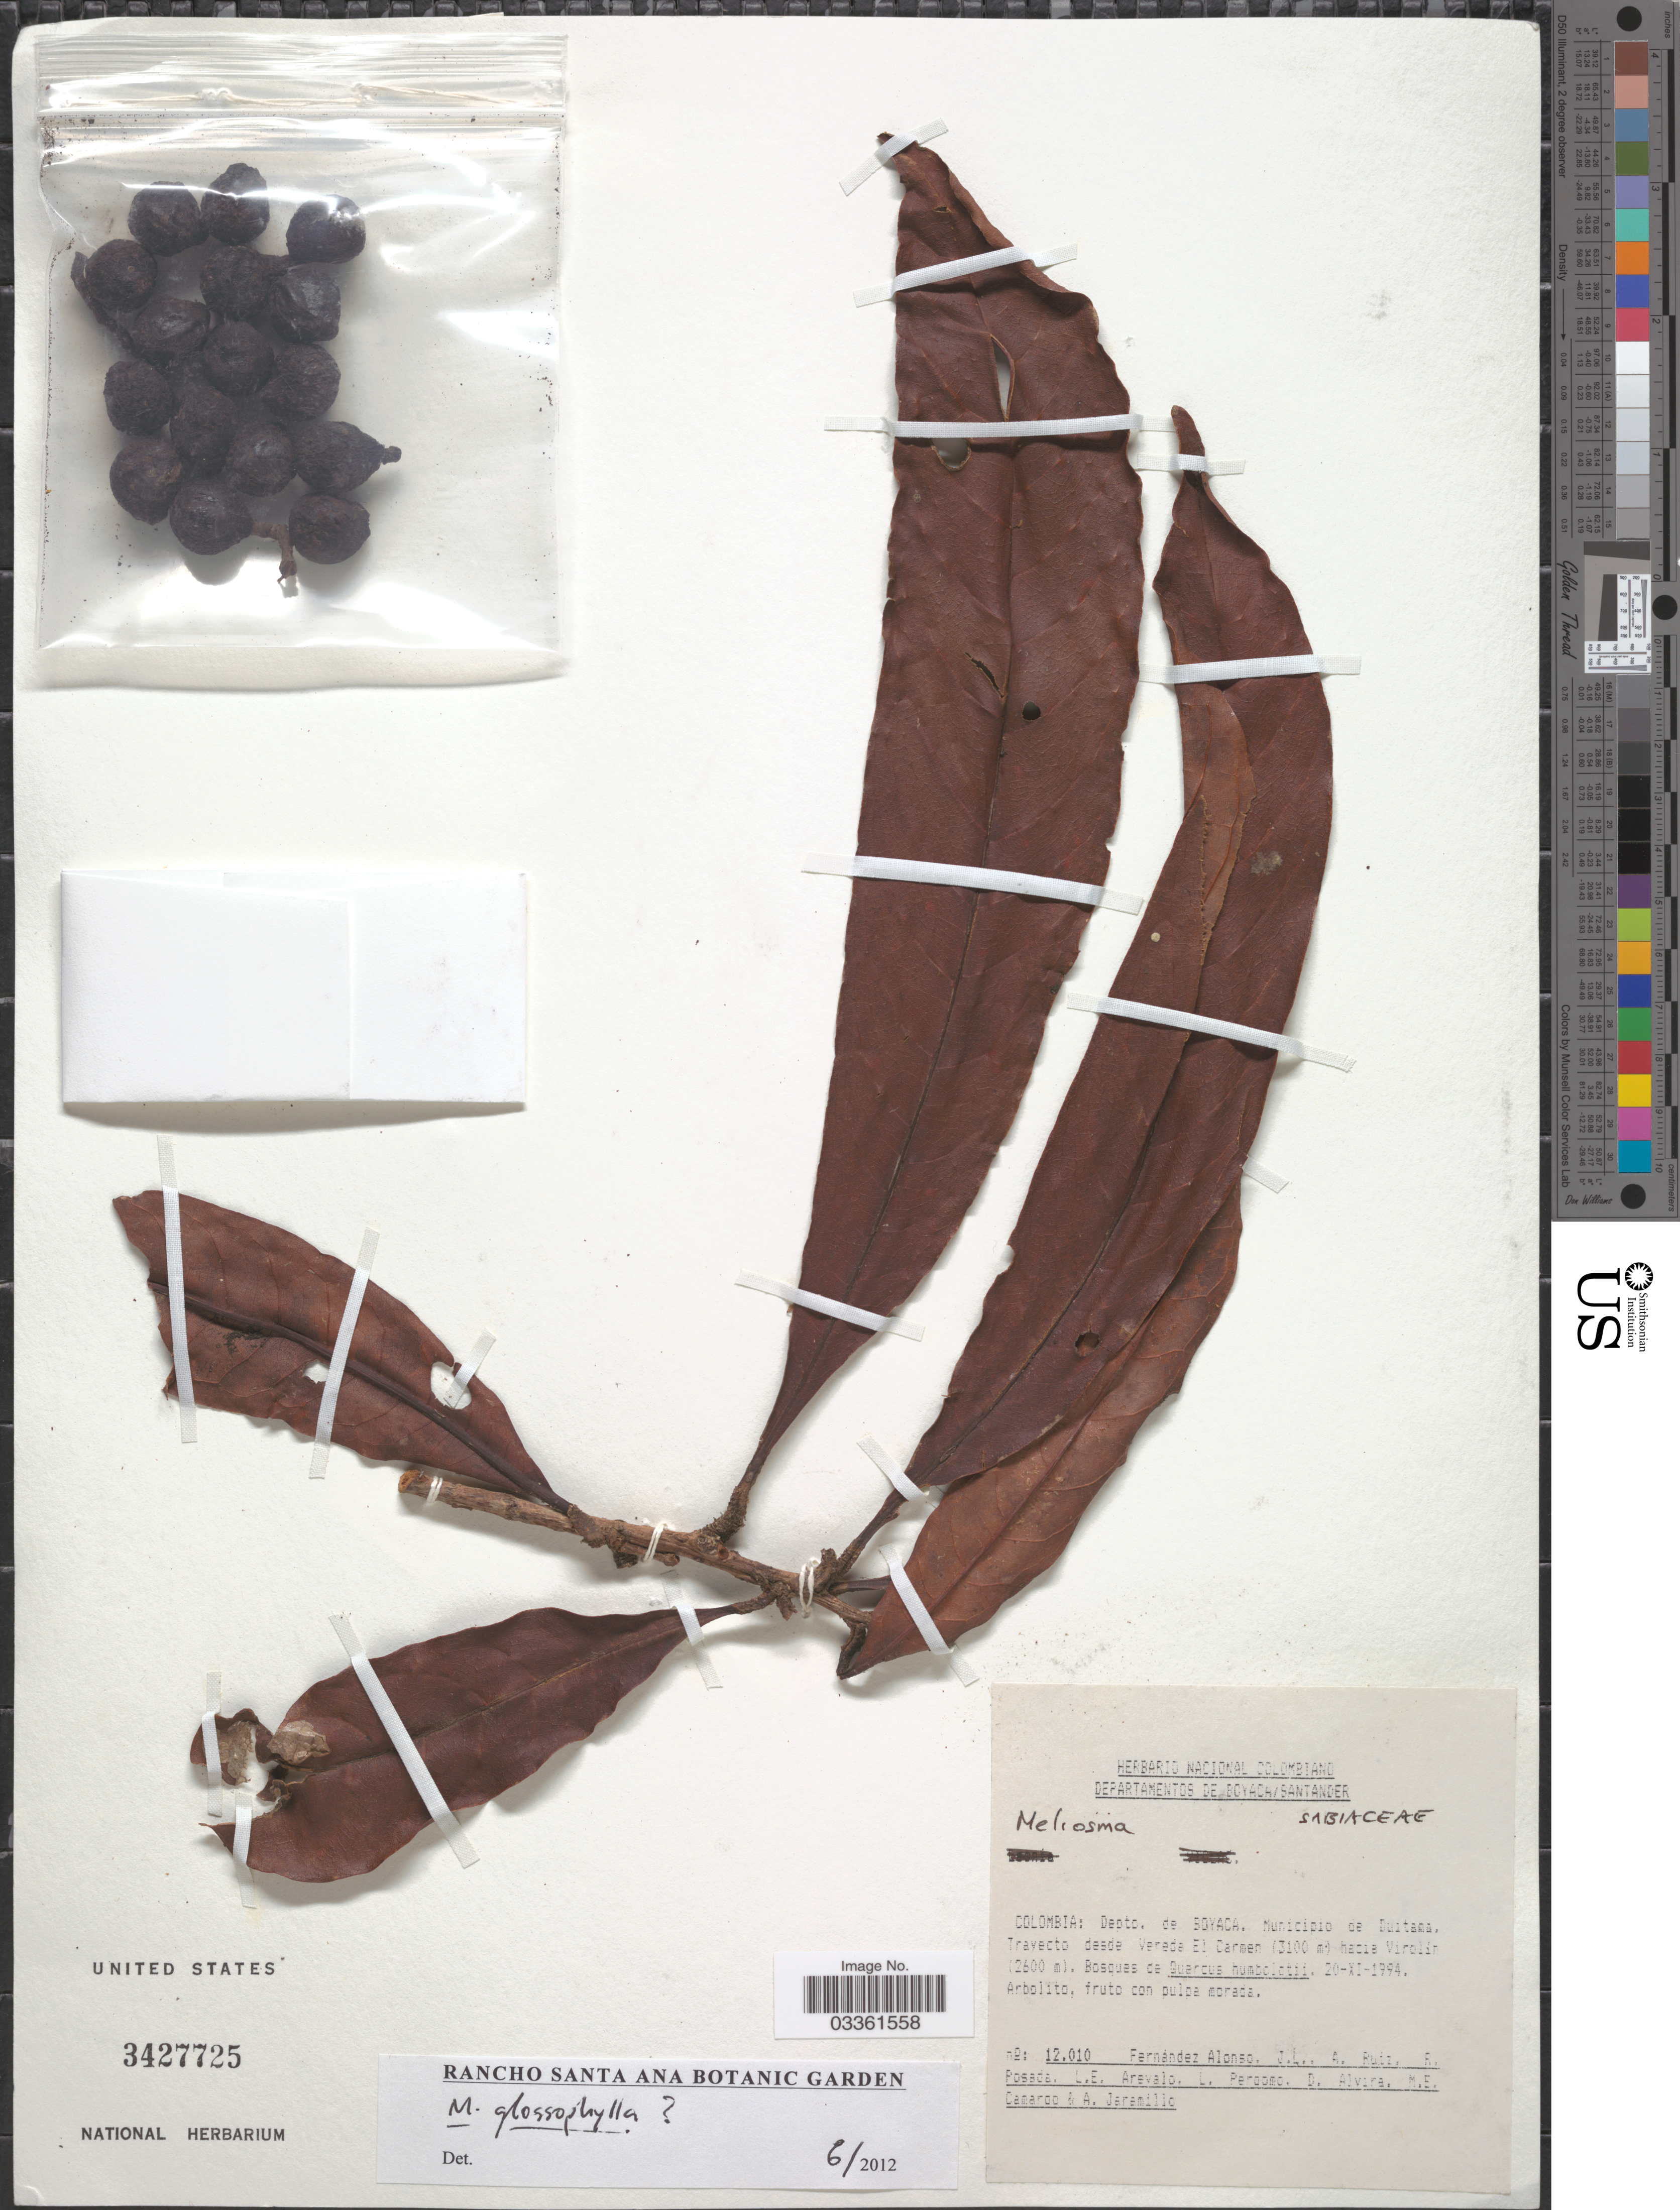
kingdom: Plantae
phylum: Tracheophyta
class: Magnoliopsida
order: Proteales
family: Sabiaceae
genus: Meliosma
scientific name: Meliosma glossophylla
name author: Cuatrec.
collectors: J. L. Fernández-Alonso, A. Ruiz, R. Posada, L. Arevalo & et al.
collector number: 12010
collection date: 1994-11-20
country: Colombia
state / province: Boyacá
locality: Depto. de Boyaca. Municipio de Duitama, Trayecto desde Verede El Carmen hacia Virolín.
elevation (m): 2600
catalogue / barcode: US 3427725